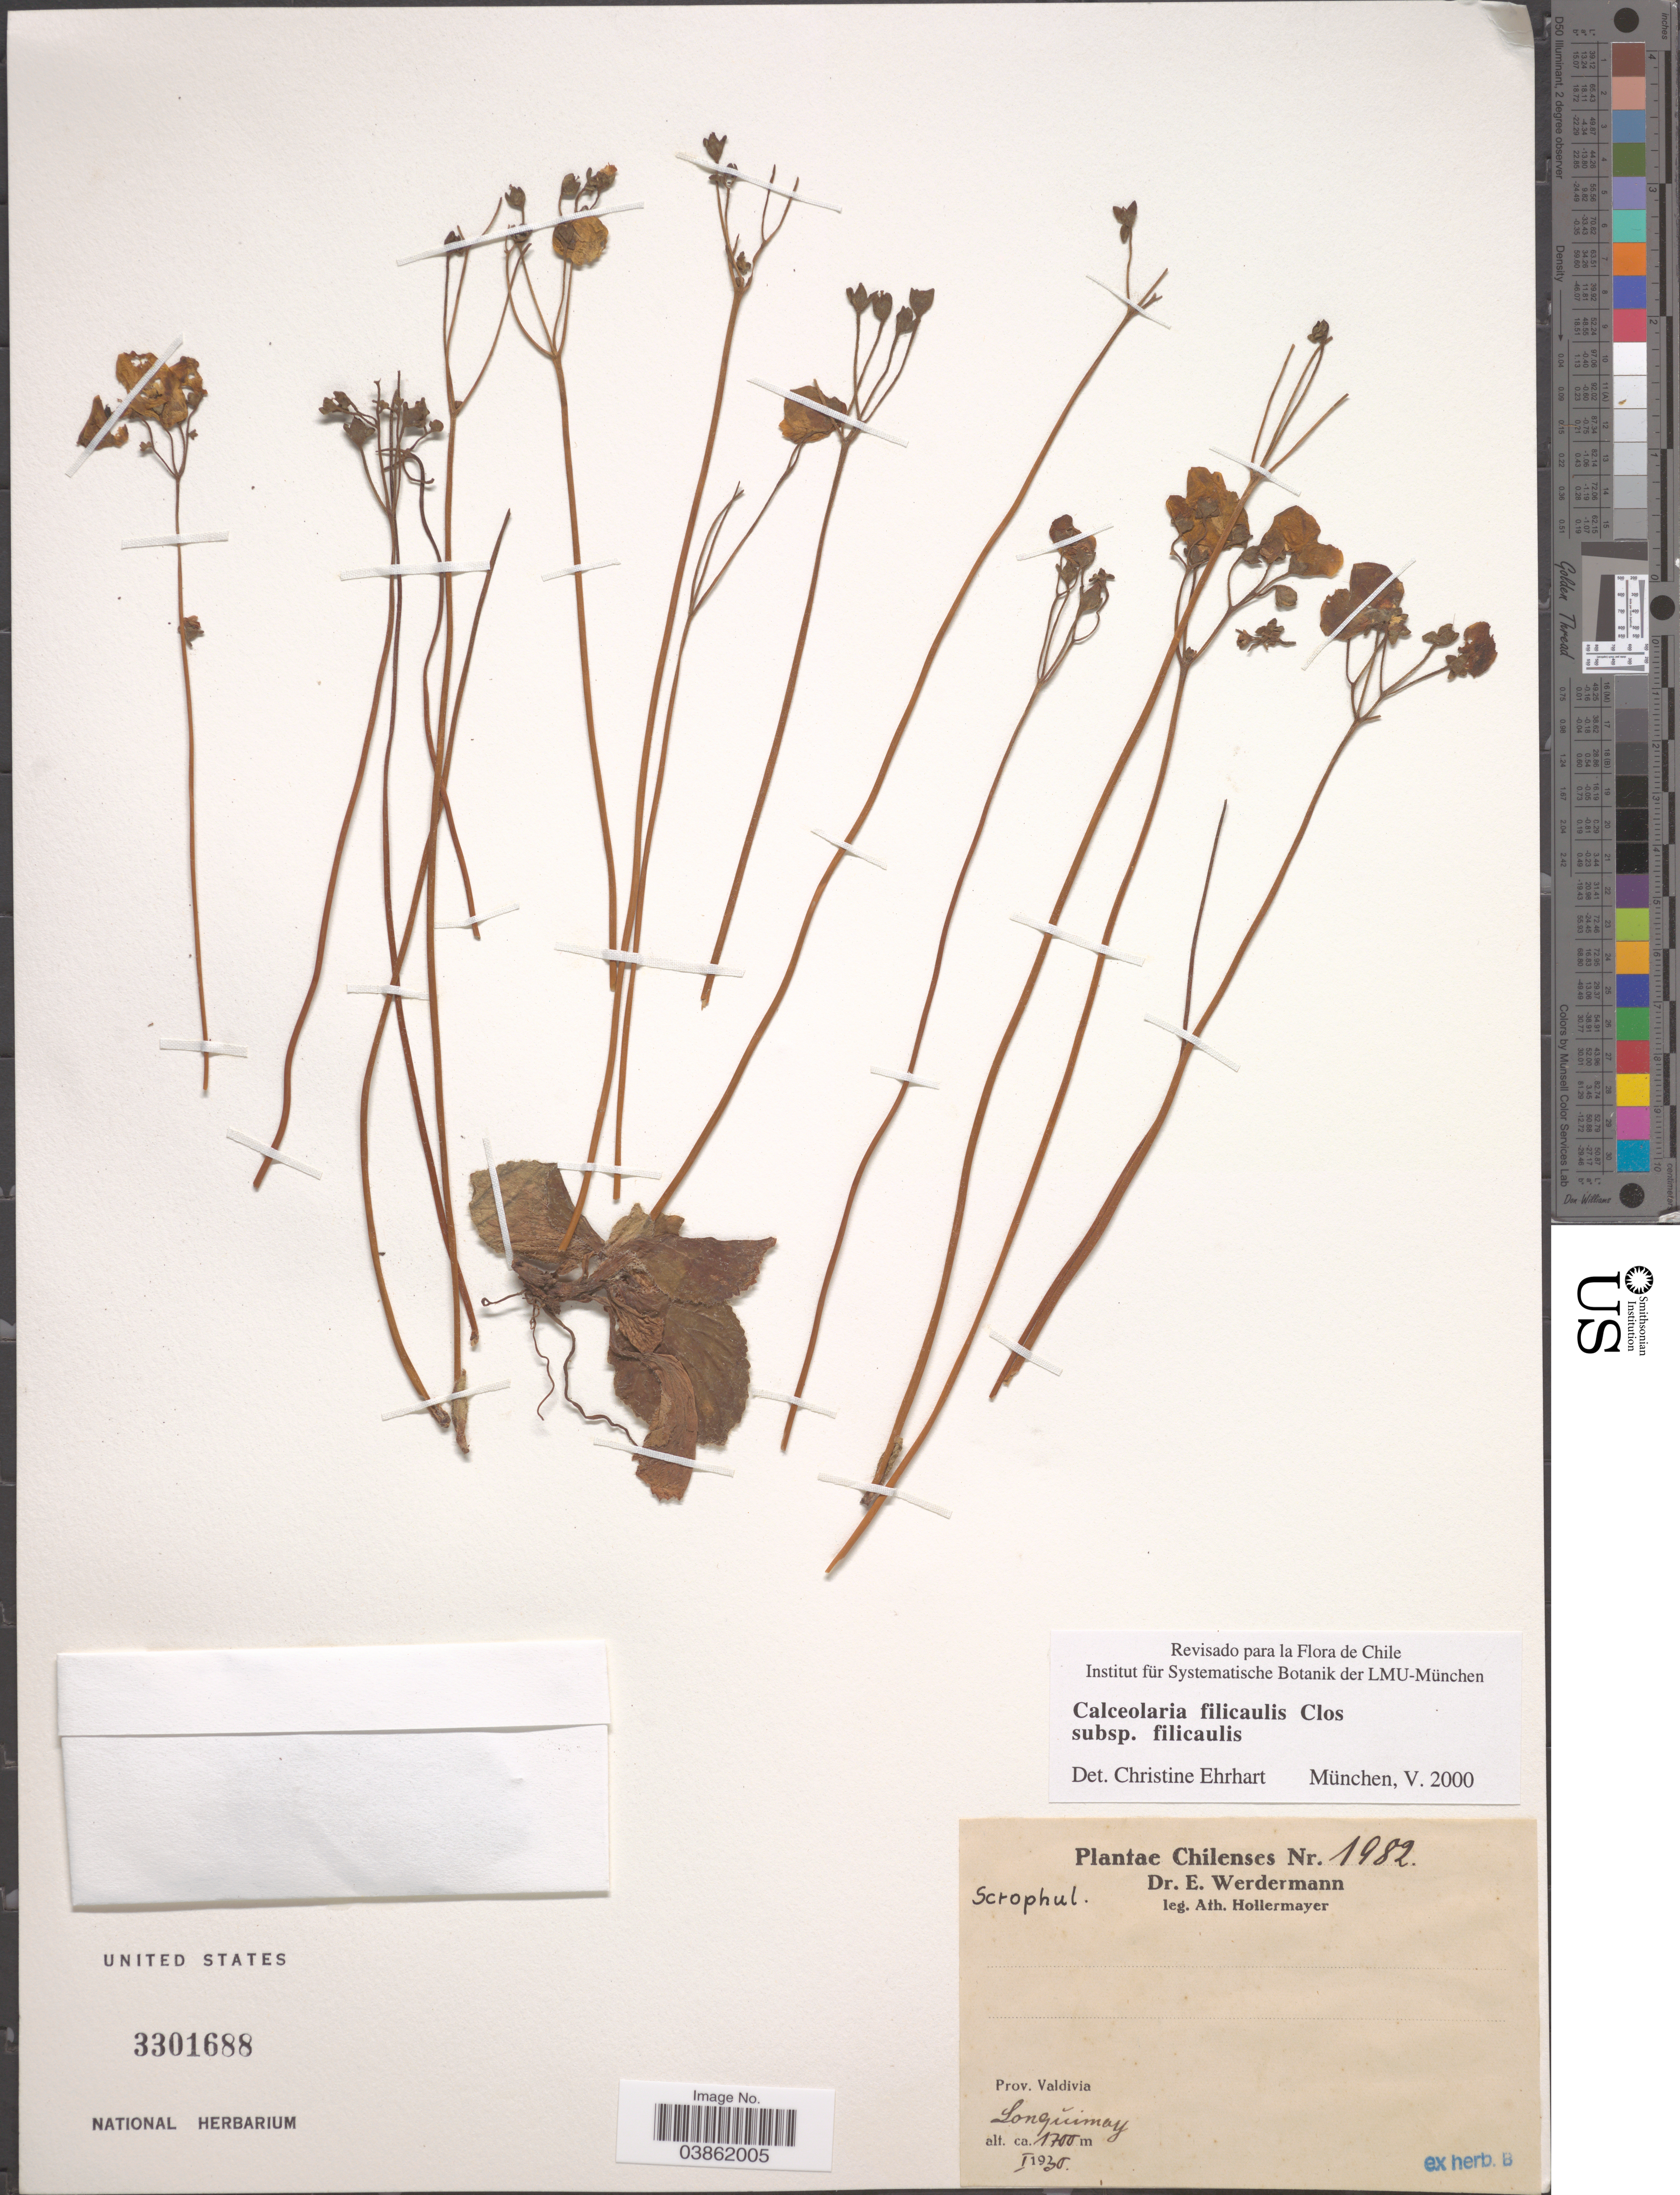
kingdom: Plantae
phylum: Tracheophyta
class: Magnoliopsida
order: Lamiales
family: Calceolariaceae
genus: Calceolaria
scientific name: Calceolaria filicaulis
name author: Clos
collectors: A. Hollermayer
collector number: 1982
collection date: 1930-01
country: Chile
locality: Prov. Valdivia. Lonqŭimay.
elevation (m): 1700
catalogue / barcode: US 3301688